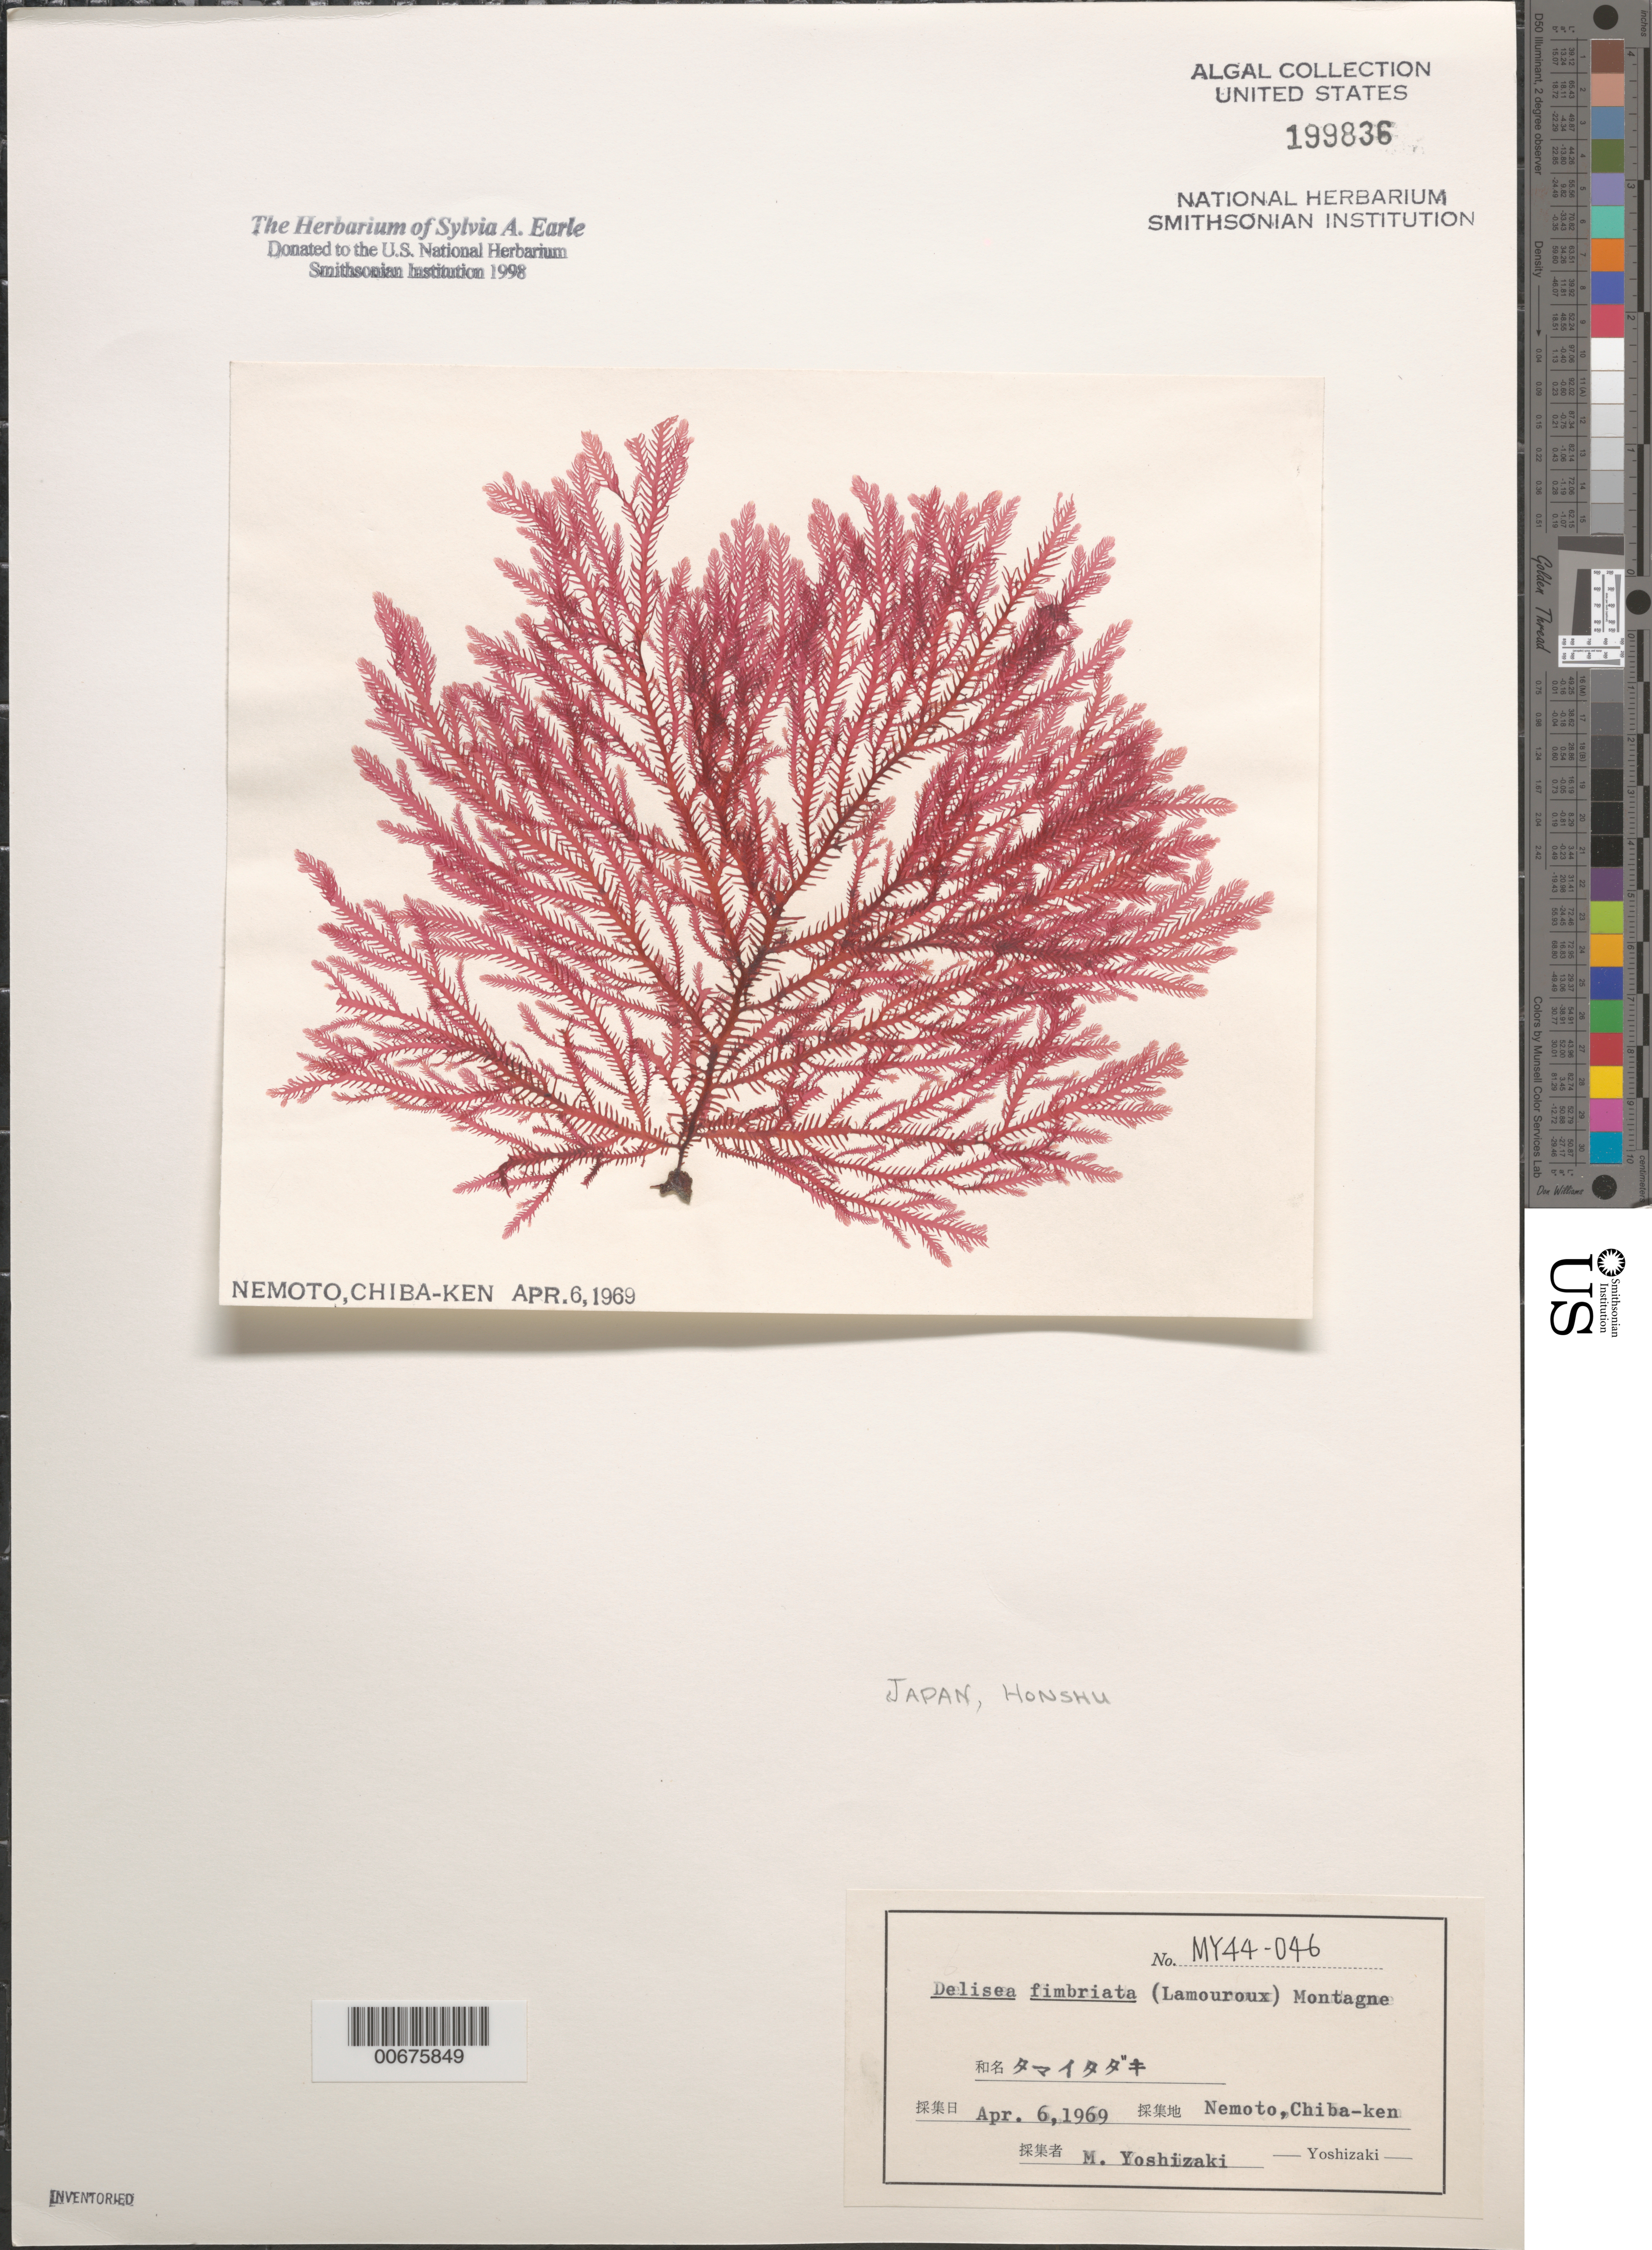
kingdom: Plantae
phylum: Rhodophyta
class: Florideophyceae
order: Bonnemaisoniales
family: Bonnemaisoniaceae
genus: Delisea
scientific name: Delisea fimbriata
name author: (J.V.Lamouroux) J.V.Lamouroux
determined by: Yoshizaki, M.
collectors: M. Yoshizaki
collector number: My 44-046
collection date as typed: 06 Apr 1969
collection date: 1969-04-06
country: Japan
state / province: Tiba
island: Honshu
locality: Nemoto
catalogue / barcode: US 199836